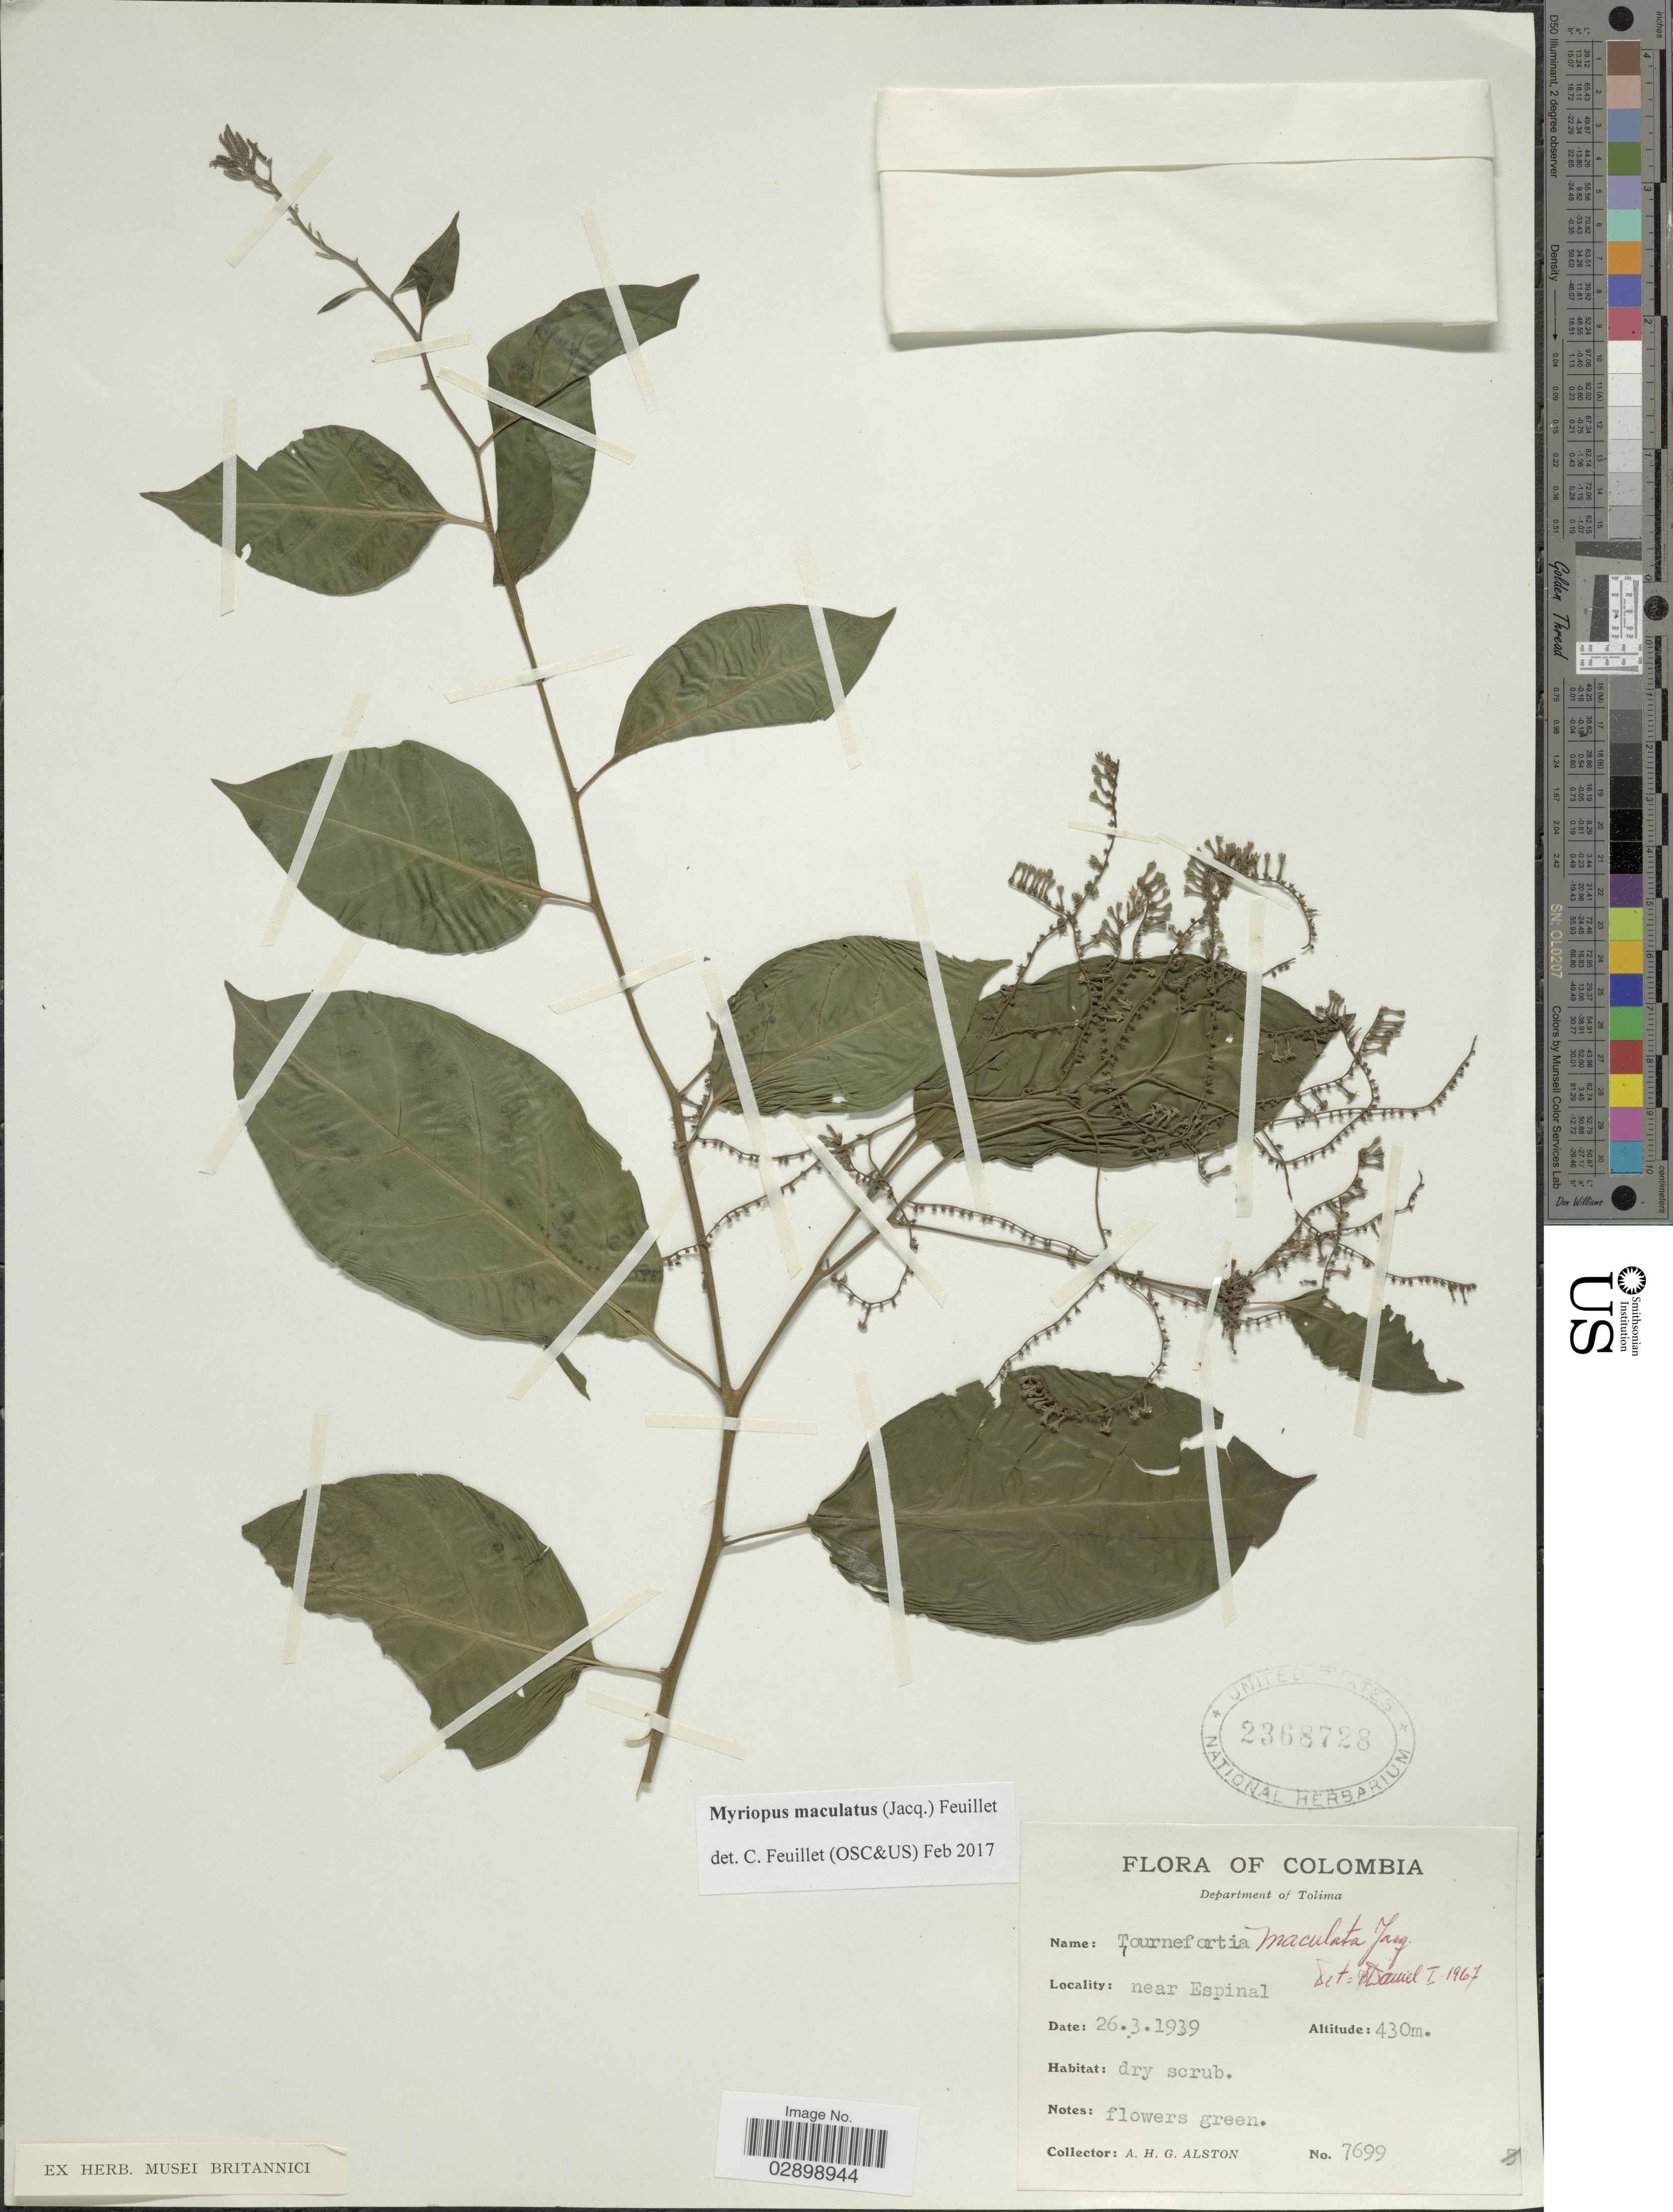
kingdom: Plantae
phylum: Tracheophyta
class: Magnoliopsida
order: Boraginales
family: Heliotropiaceae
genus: Myriopus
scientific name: Myriopus maculatus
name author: (Jacq.) Feuillet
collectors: A. H. Alston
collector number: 7699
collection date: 1939-03-26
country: Colombia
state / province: Tolima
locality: Department of Tolima. Near Espinal.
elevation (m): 430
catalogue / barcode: US 2368728